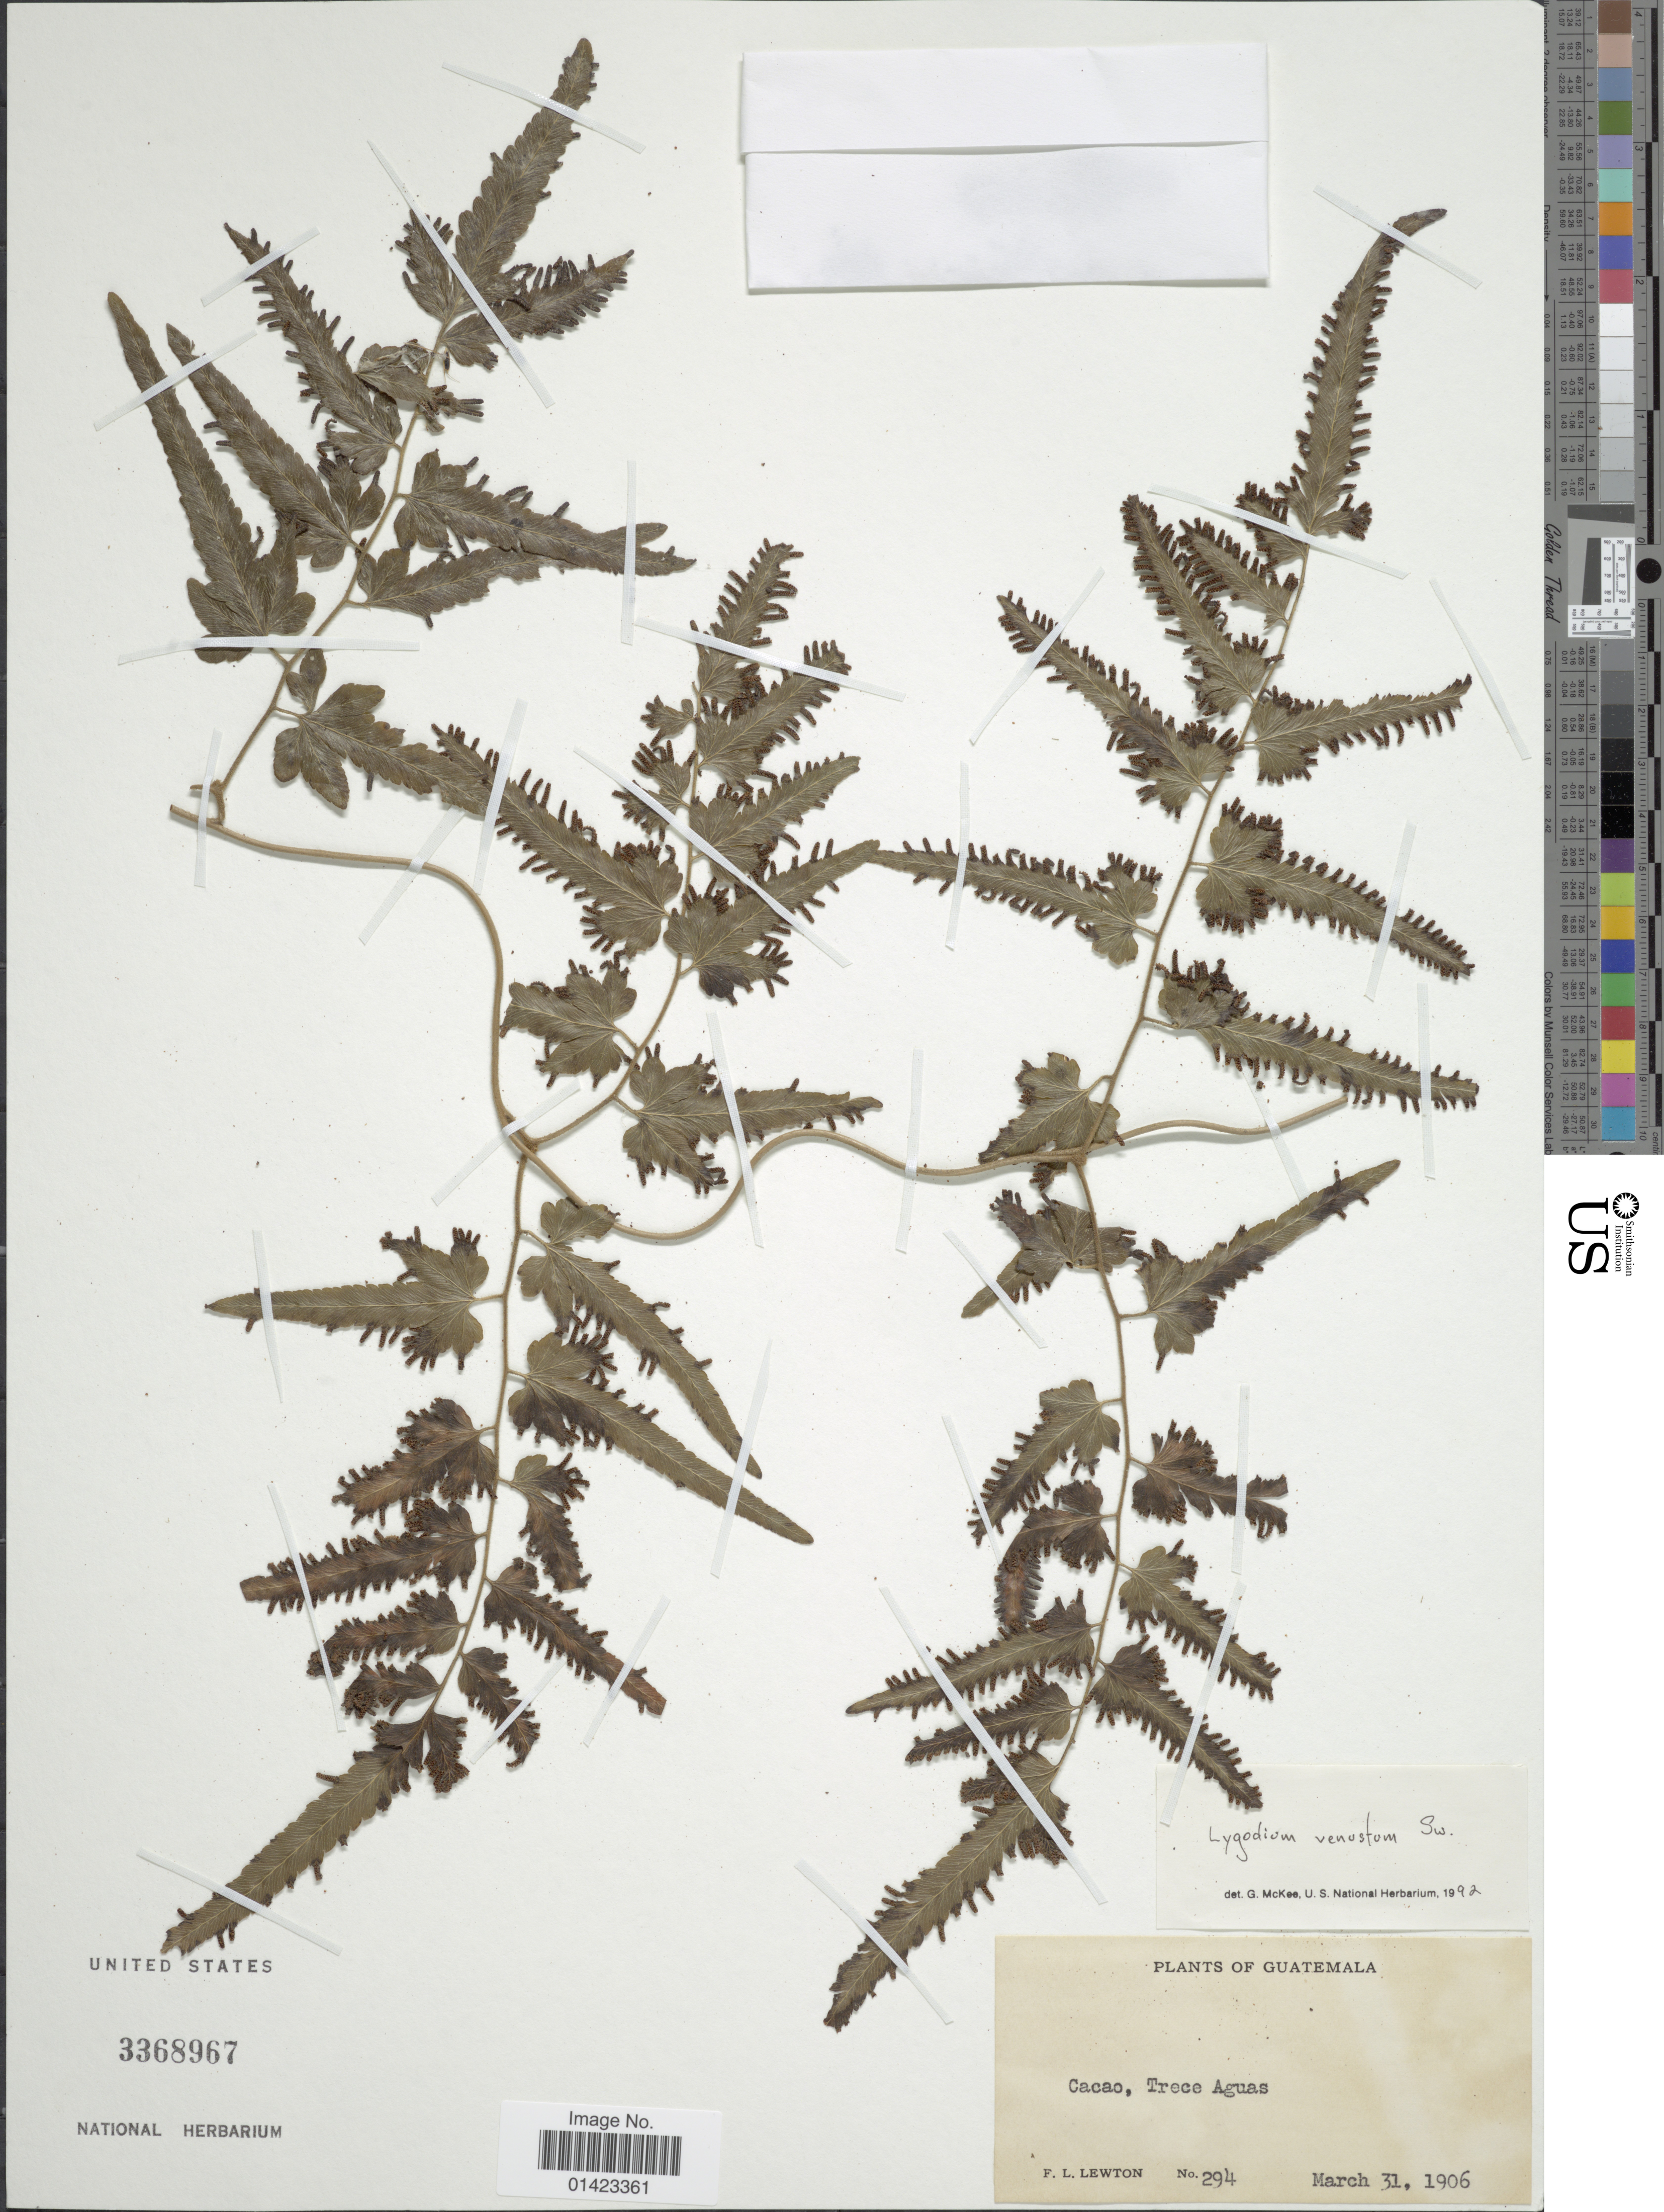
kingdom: Plantae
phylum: Tracheophyta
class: Polypodiopsida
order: Schizaeales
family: Lygodiaceae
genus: Lygodium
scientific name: Lygodium venustum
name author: Sw.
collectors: F. L. Lewton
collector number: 294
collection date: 1906-03-31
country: Guatemala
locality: Cacao, Trece Aguas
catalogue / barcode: US 3368967